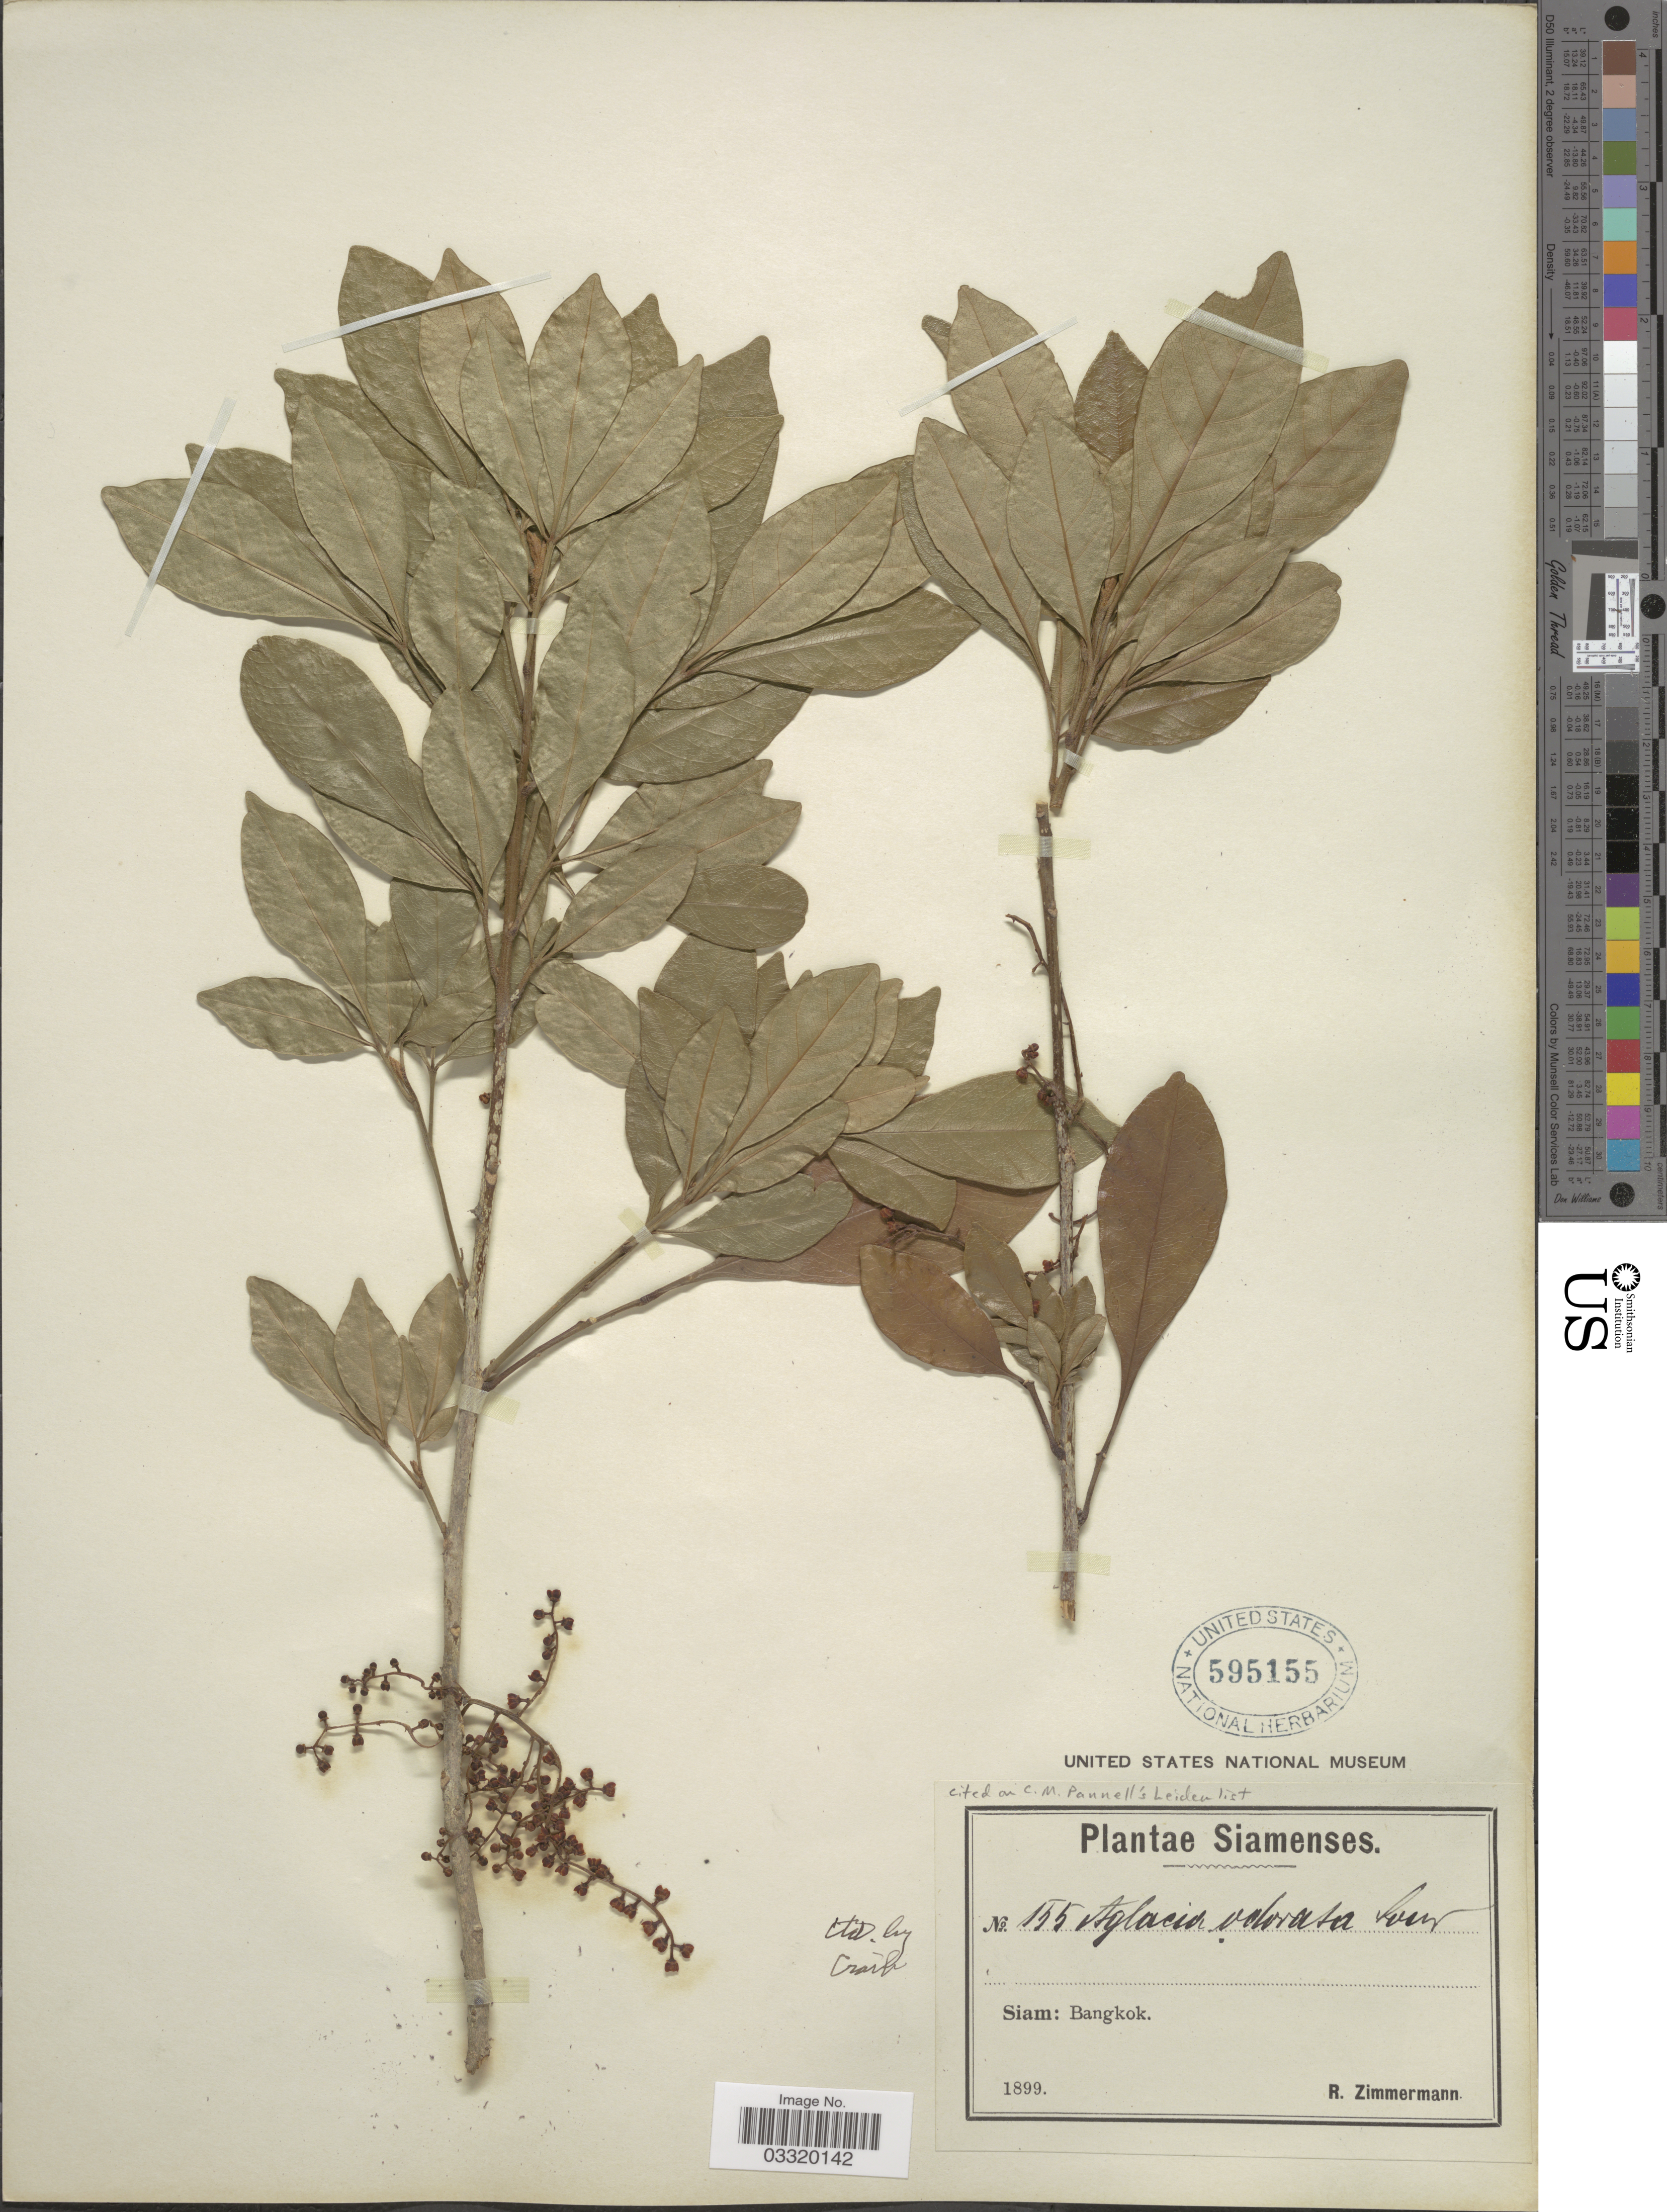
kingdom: Plantae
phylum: Tracheophyta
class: Magnoliopsida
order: Sapindales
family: Meliaceae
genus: Aglaia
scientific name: Aglaia odorata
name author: Lour.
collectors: R. Zimmermann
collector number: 155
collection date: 1899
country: Thailand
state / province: Bangkok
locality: Siam: Bangkok.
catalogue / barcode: US 595155